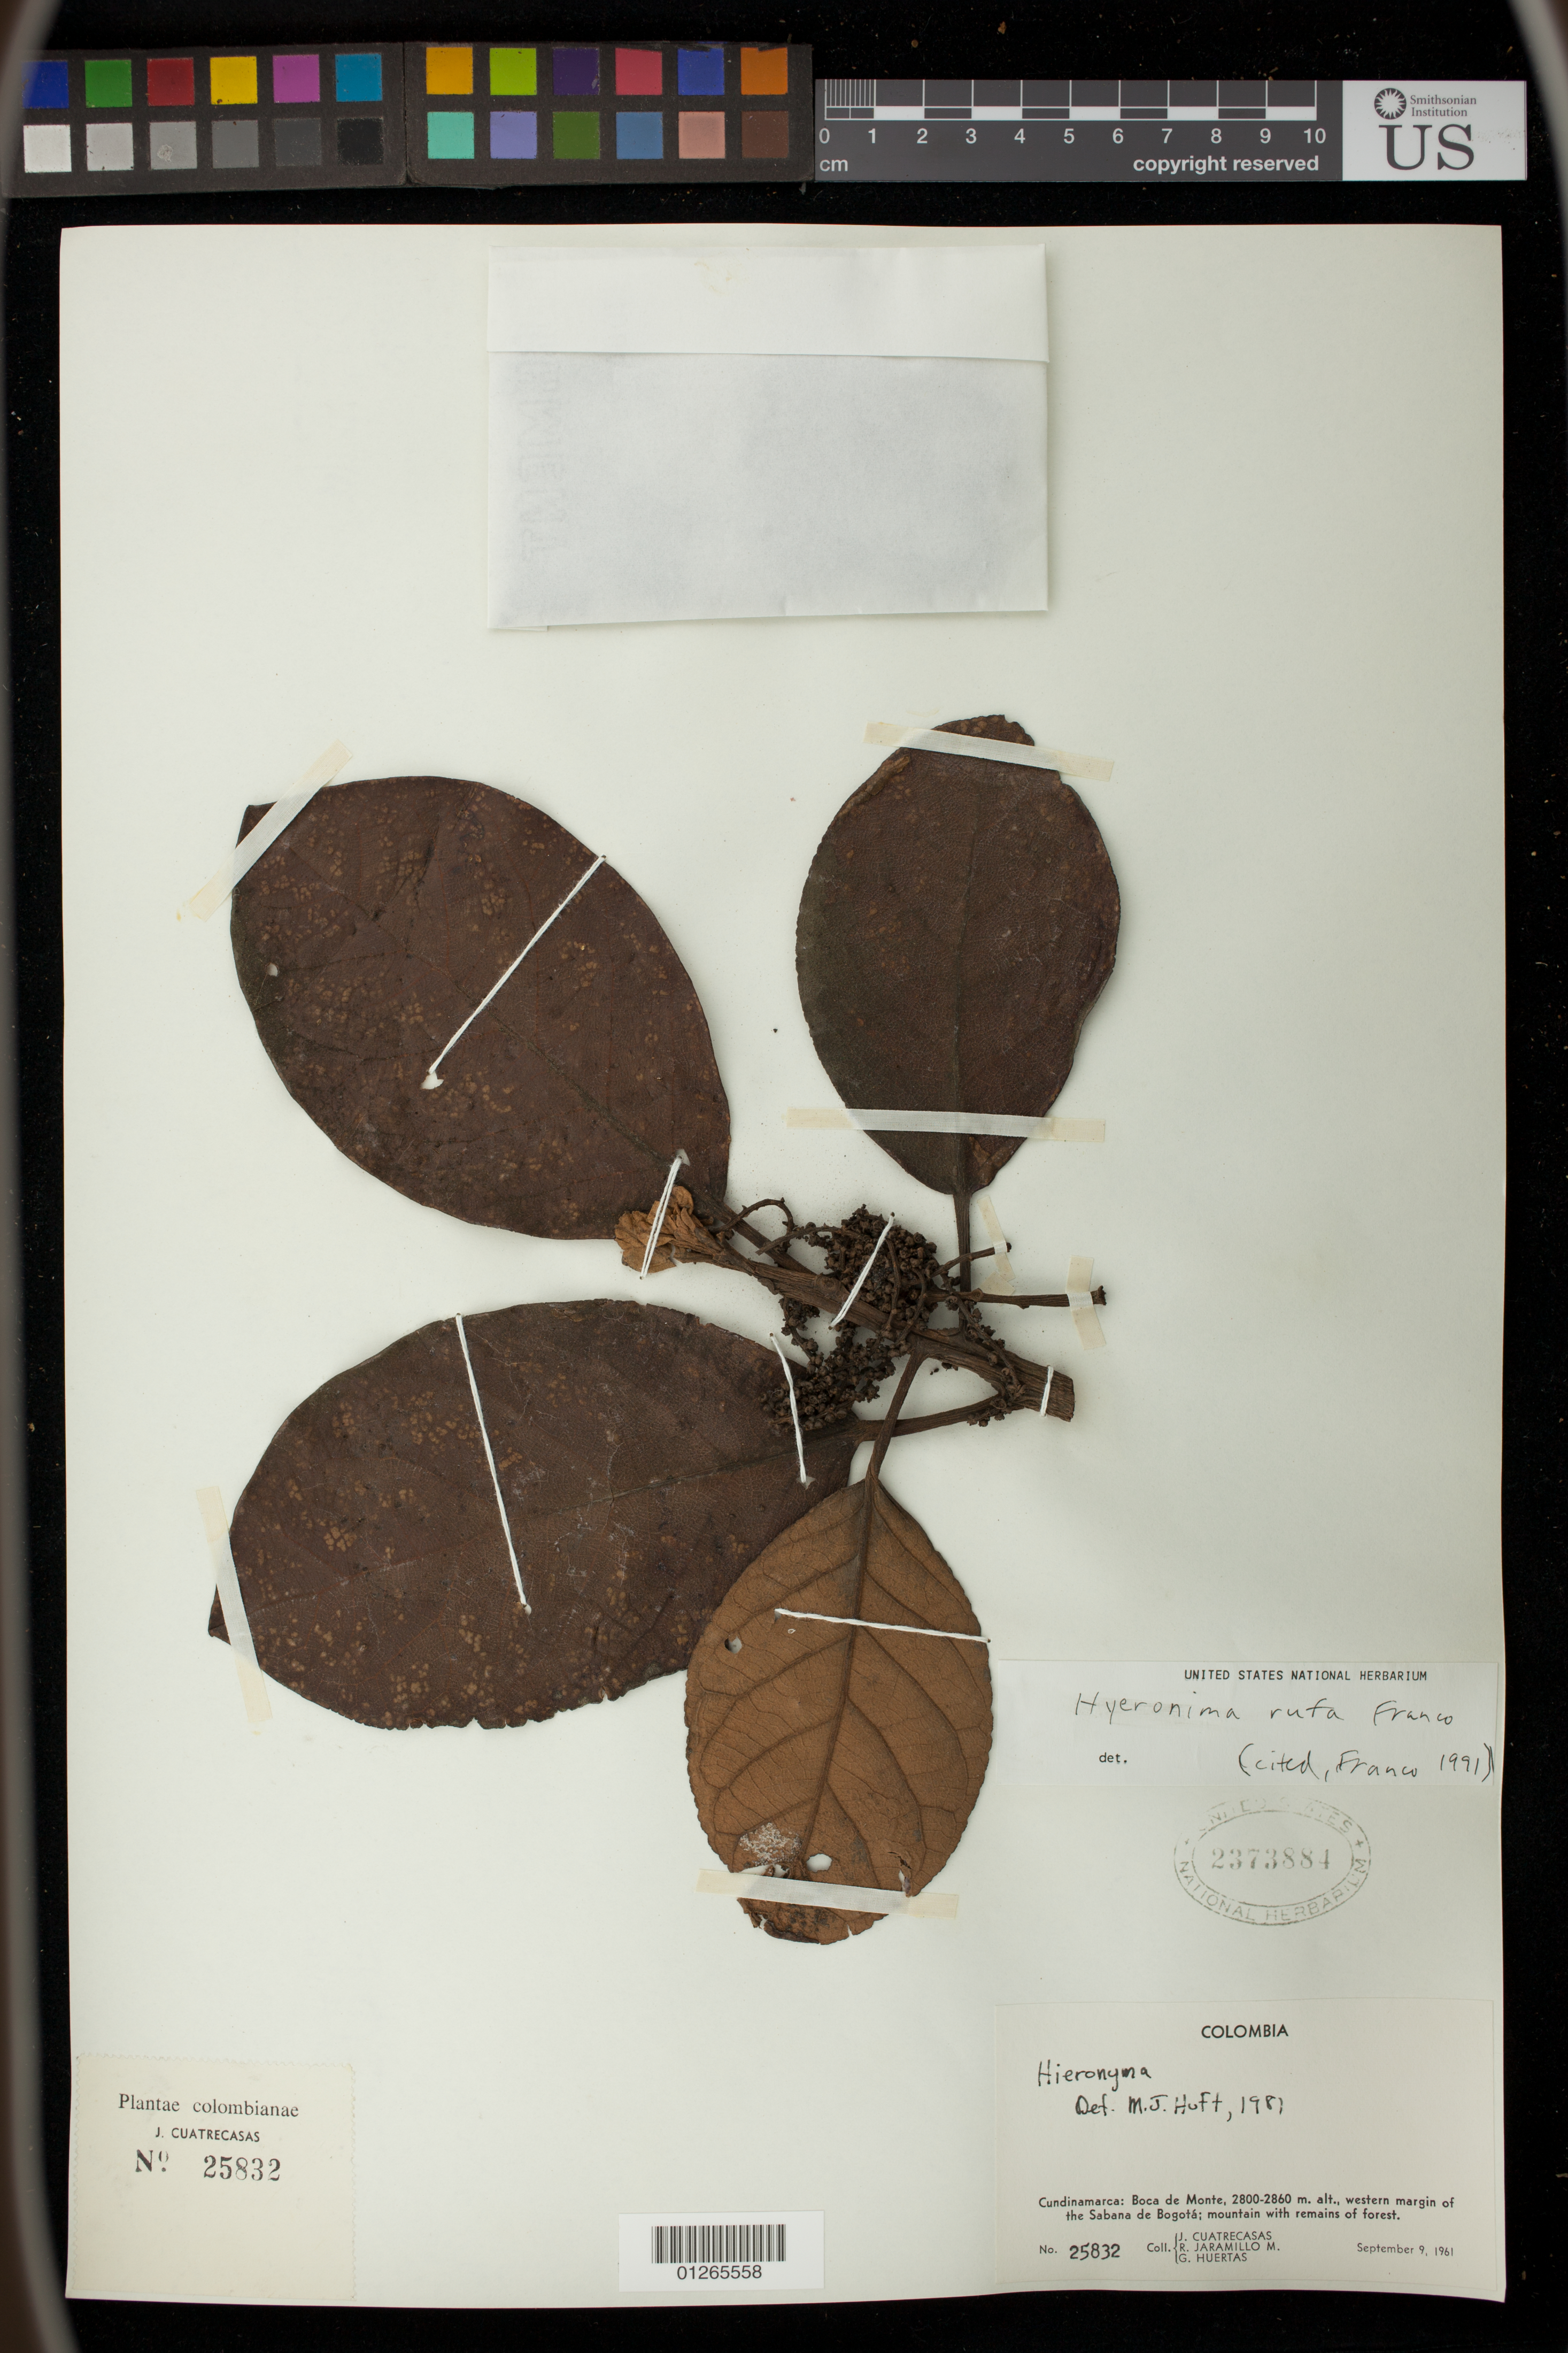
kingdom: Plantae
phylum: Tracheophyta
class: Magnoliopsida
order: Malpighiales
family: Phyllanthaceae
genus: Hieronyma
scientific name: Hieronyma rufa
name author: P. Franco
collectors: J. Cuatrecasas, R. Jaramillo M. & G. Huertas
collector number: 25832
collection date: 1961-09-09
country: Colombia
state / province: Cundinamarca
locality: Boca de Monte, western margin of the Sabana de Bogota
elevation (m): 853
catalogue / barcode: US 2373884